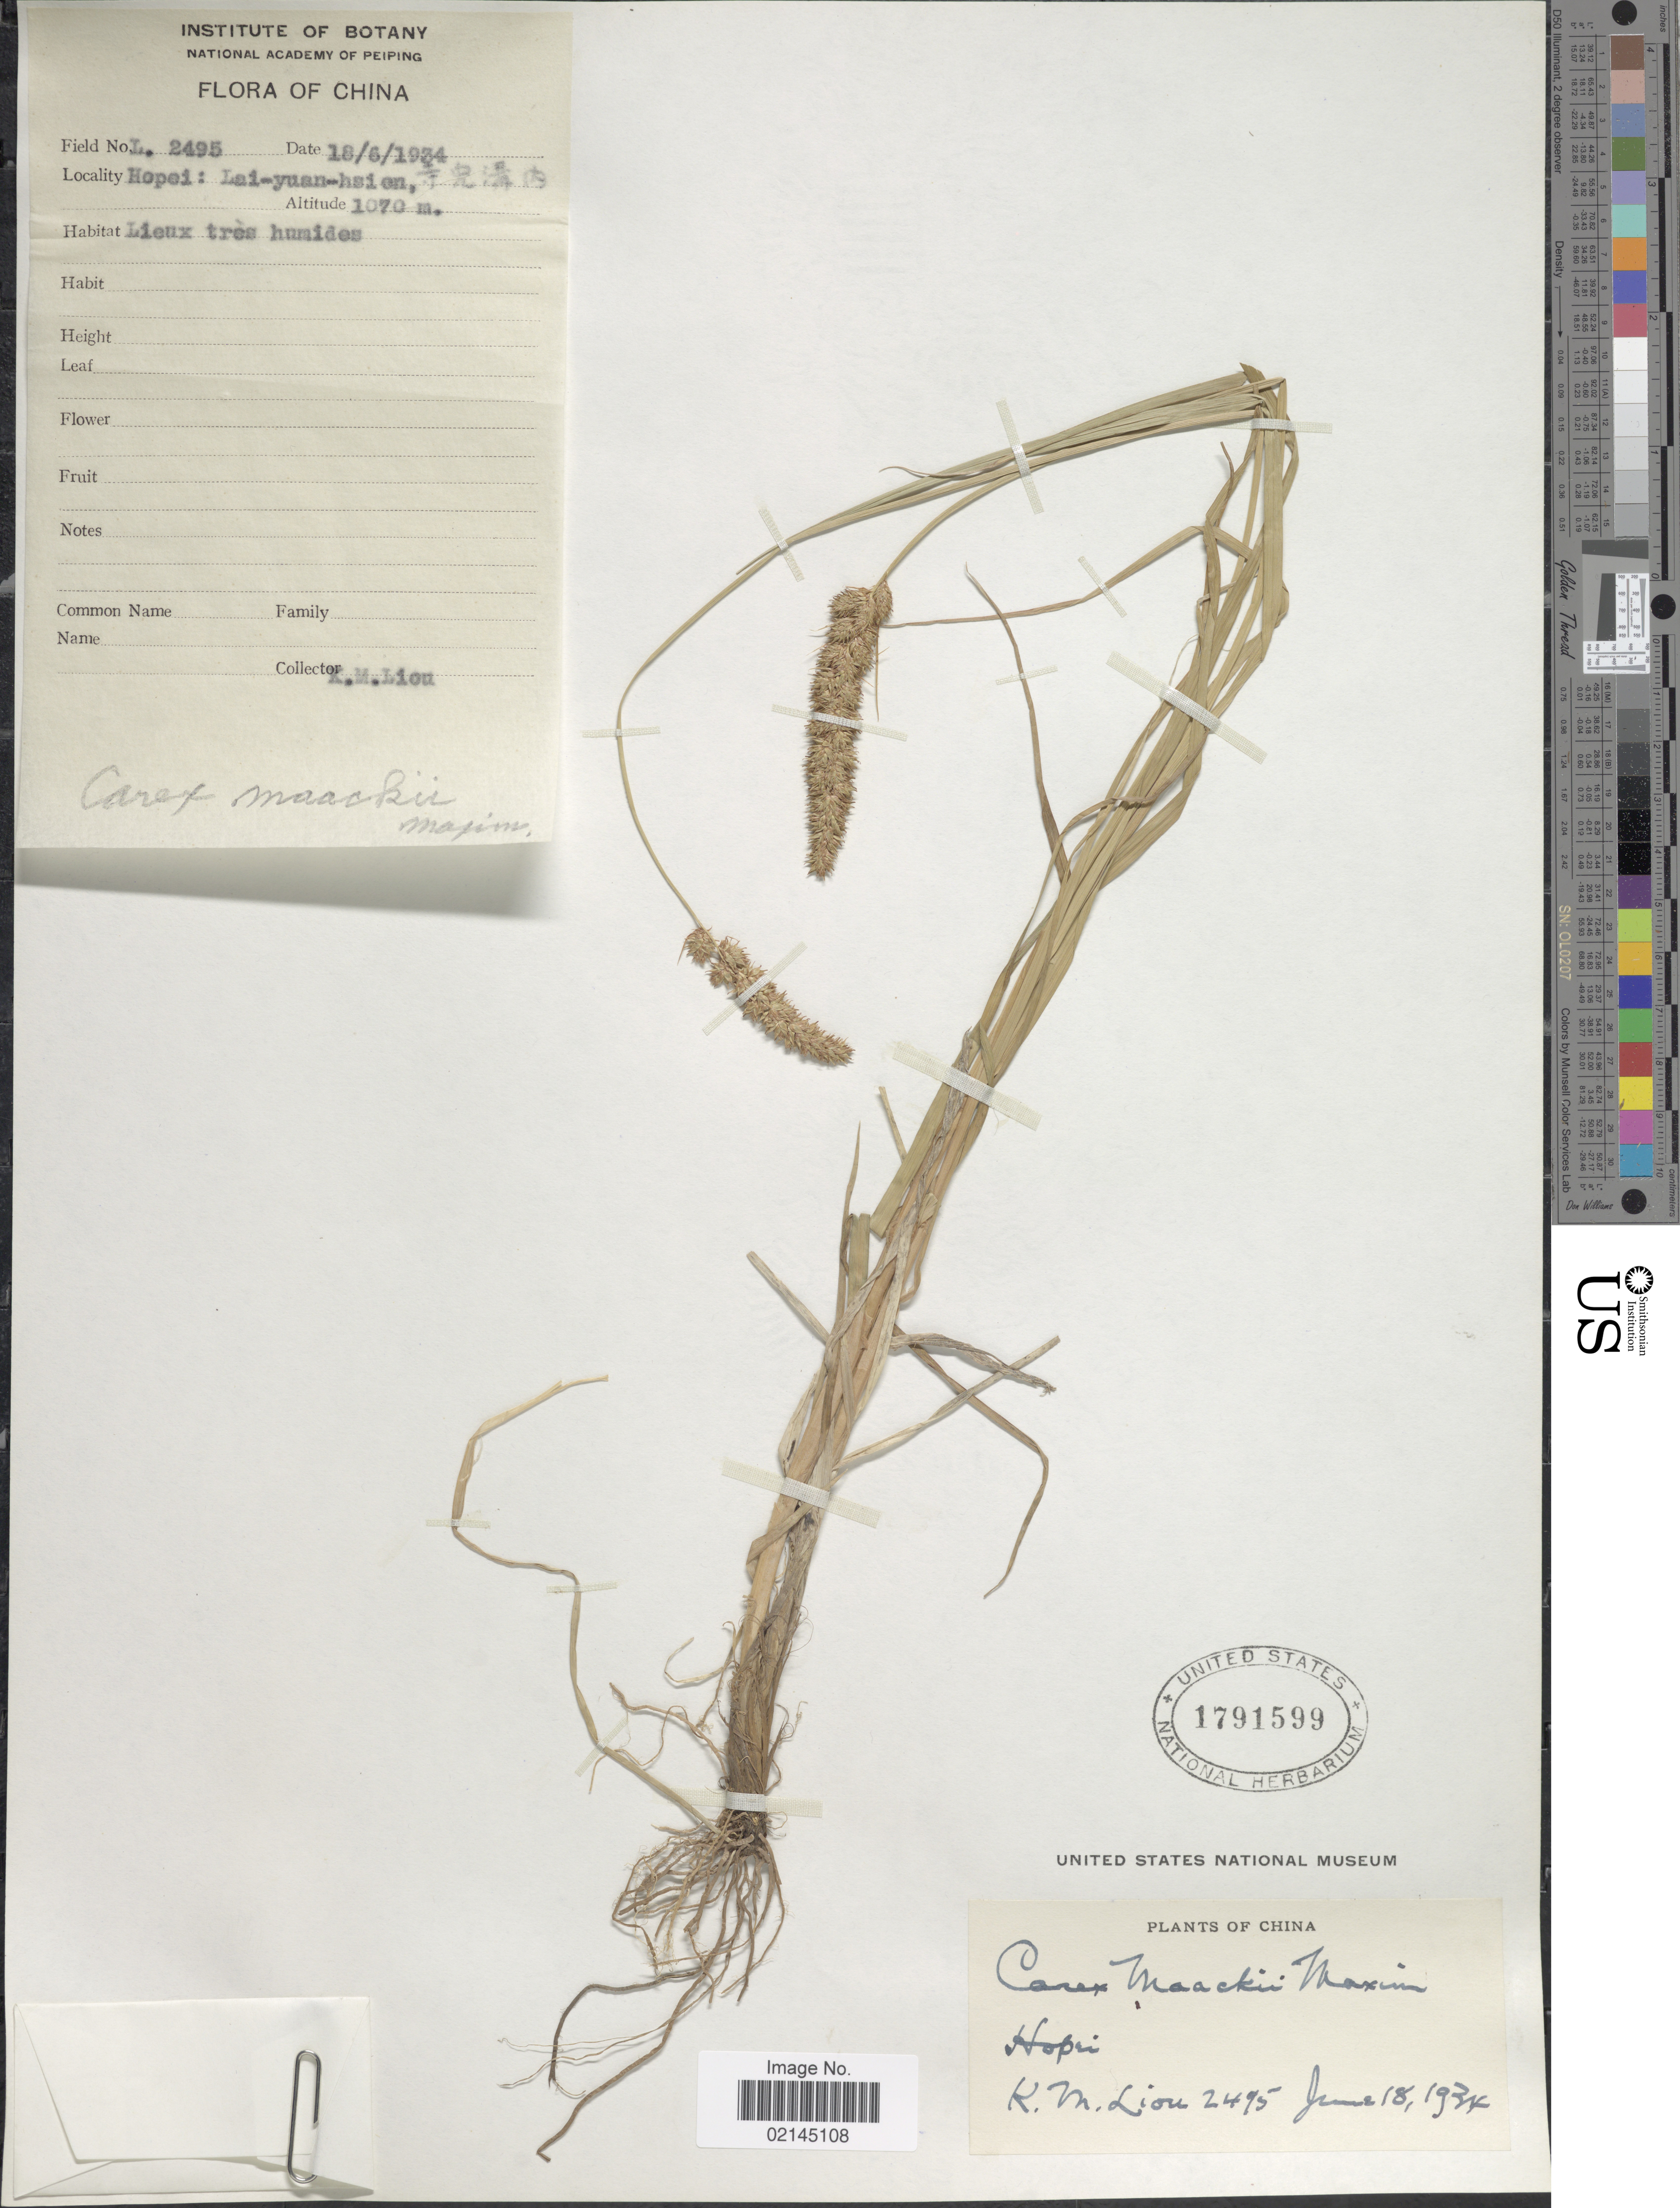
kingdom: Plantae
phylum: Tracheophyta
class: Liliopsida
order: Poales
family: Cyperaceae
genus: Carex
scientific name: Carex maackii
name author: Maxim.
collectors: K. M. Liou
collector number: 2495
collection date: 1934-06-18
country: China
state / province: Hebei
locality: Hopei: Lai-yuan-hsien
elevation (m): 1070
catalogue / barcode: US 1791599